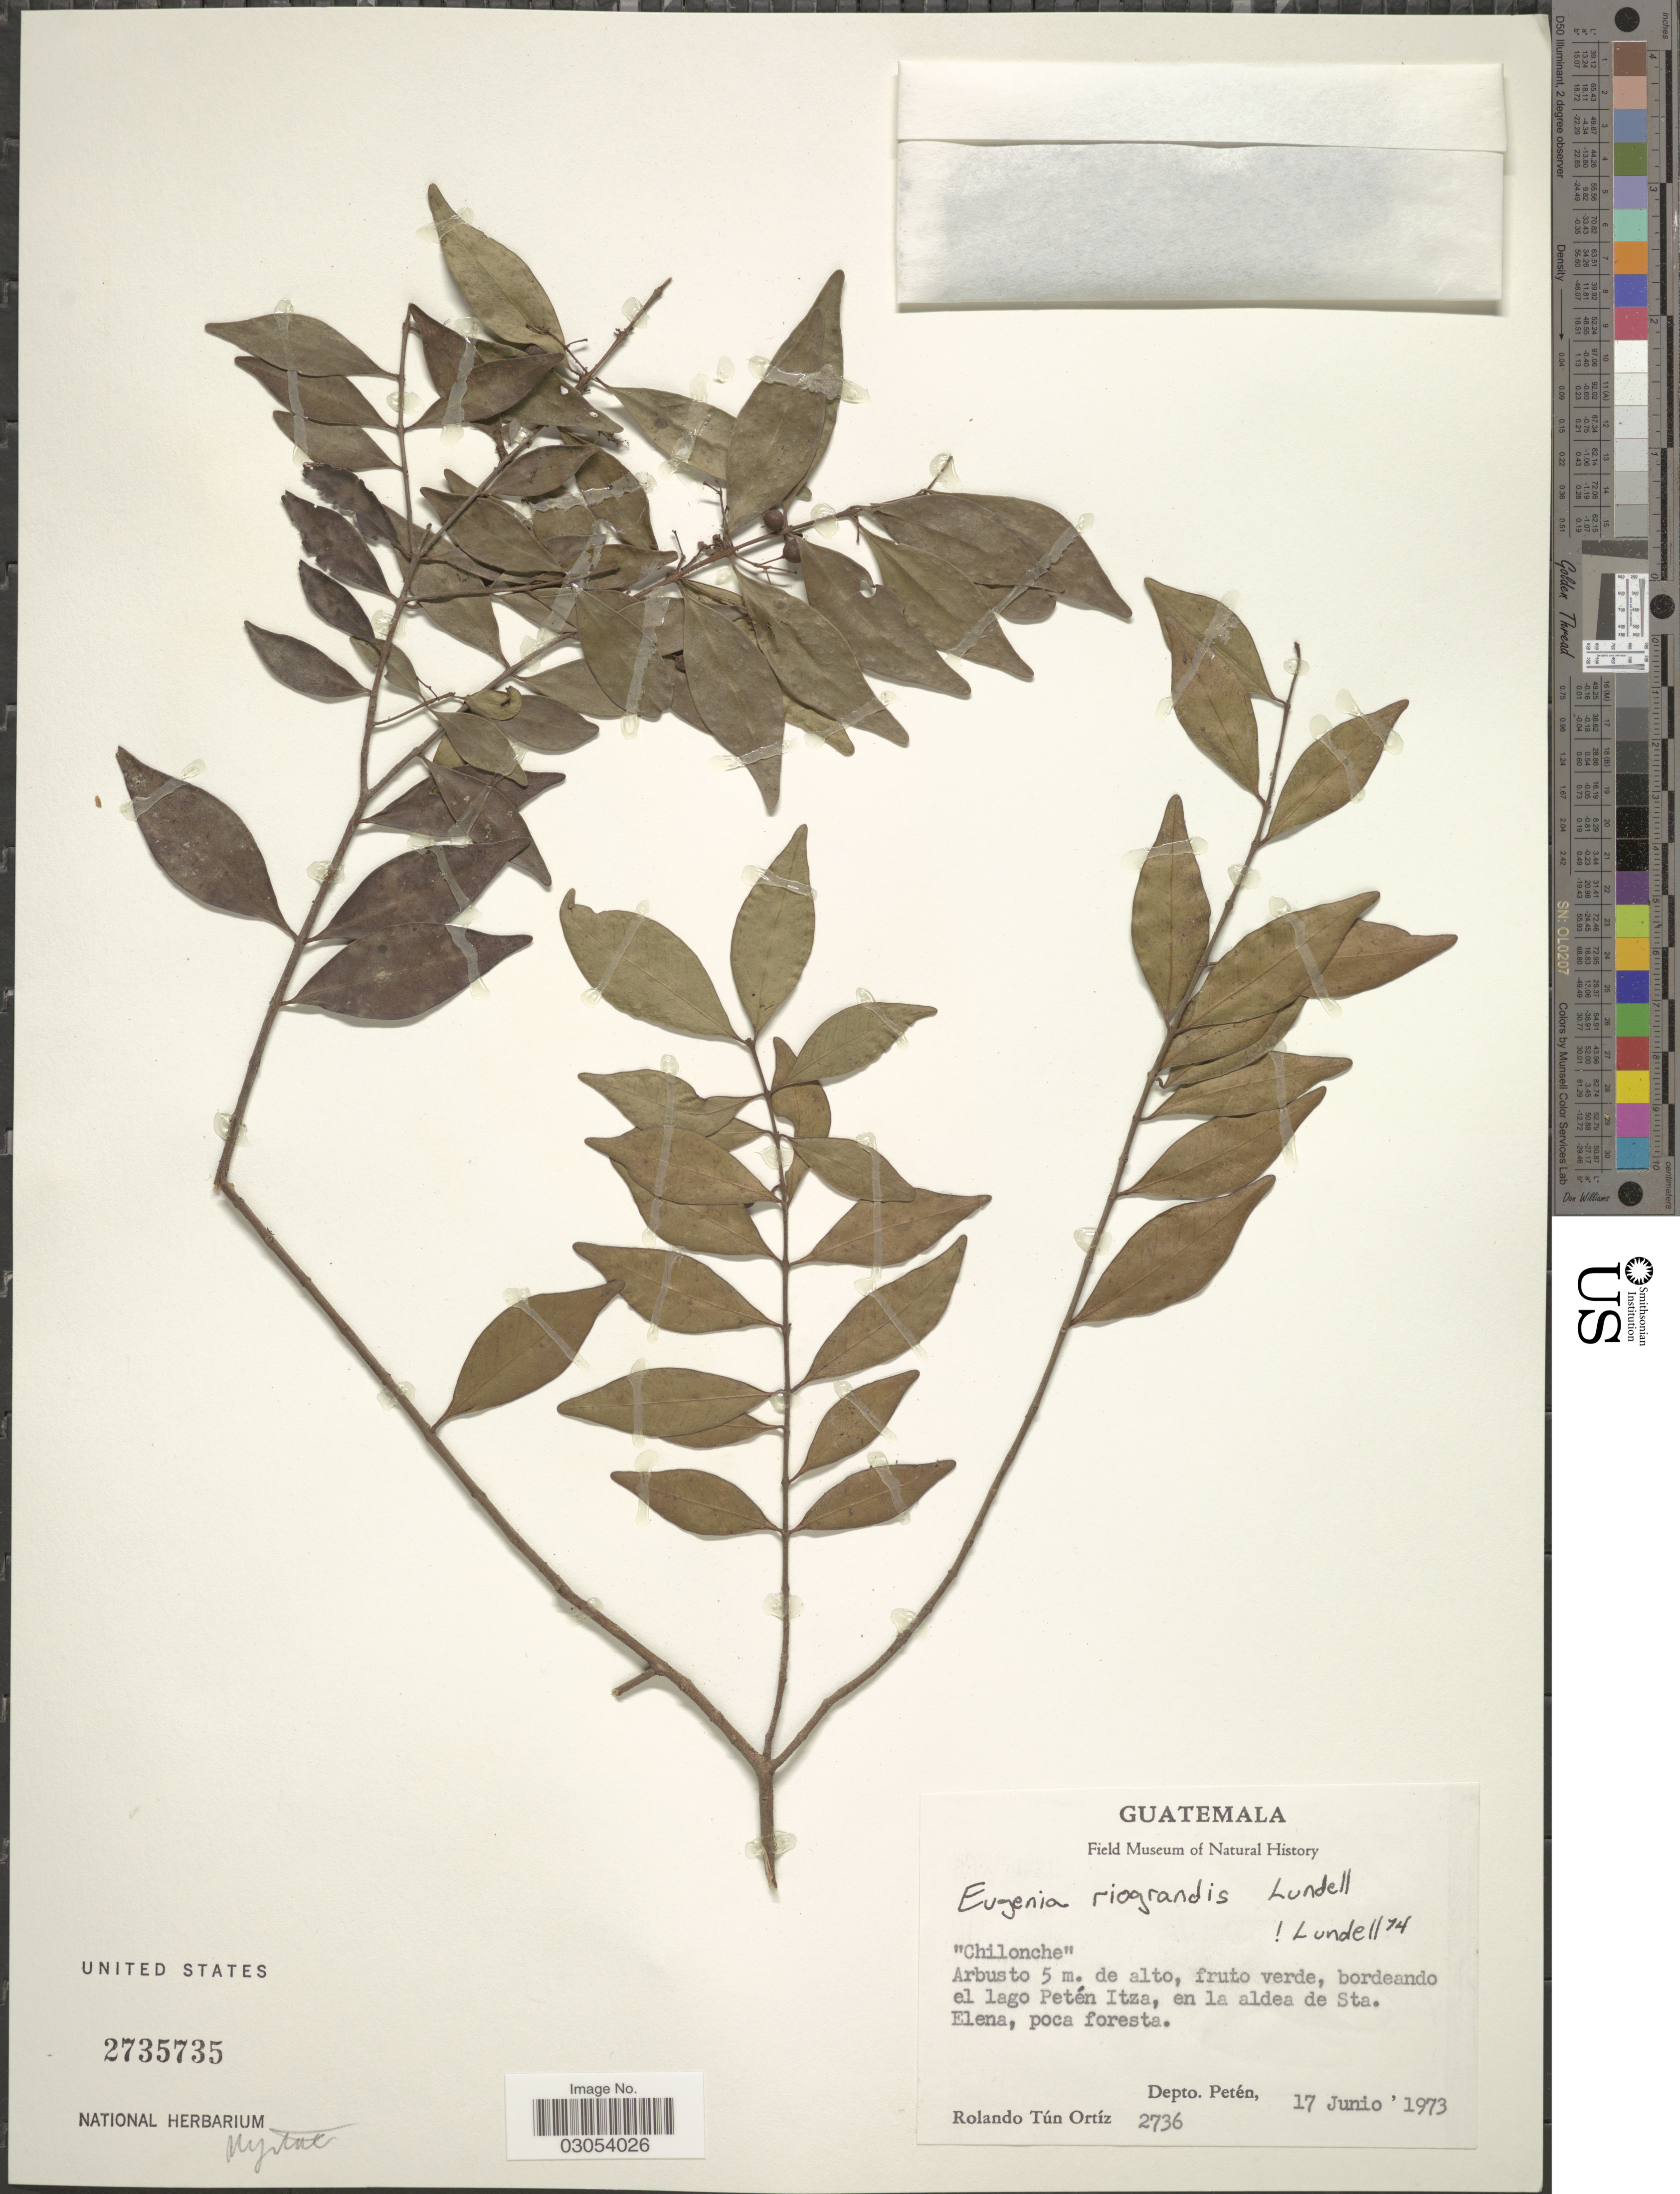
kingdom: Plantae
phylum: Tracheophyta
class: Magnoliopsida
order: Myrtales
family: Myrtaceae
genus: Eugenia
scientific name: Eugenia riograndis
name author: Lundell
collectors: R. T. Ortíz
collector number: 2736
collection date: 1973-06-17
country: Guatemala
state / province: El Petén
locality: Bordeando el lago Petén Itza, en la aldea de Sta. Elena, poca foresta. Depto. Petén.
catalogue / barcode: US 2735735